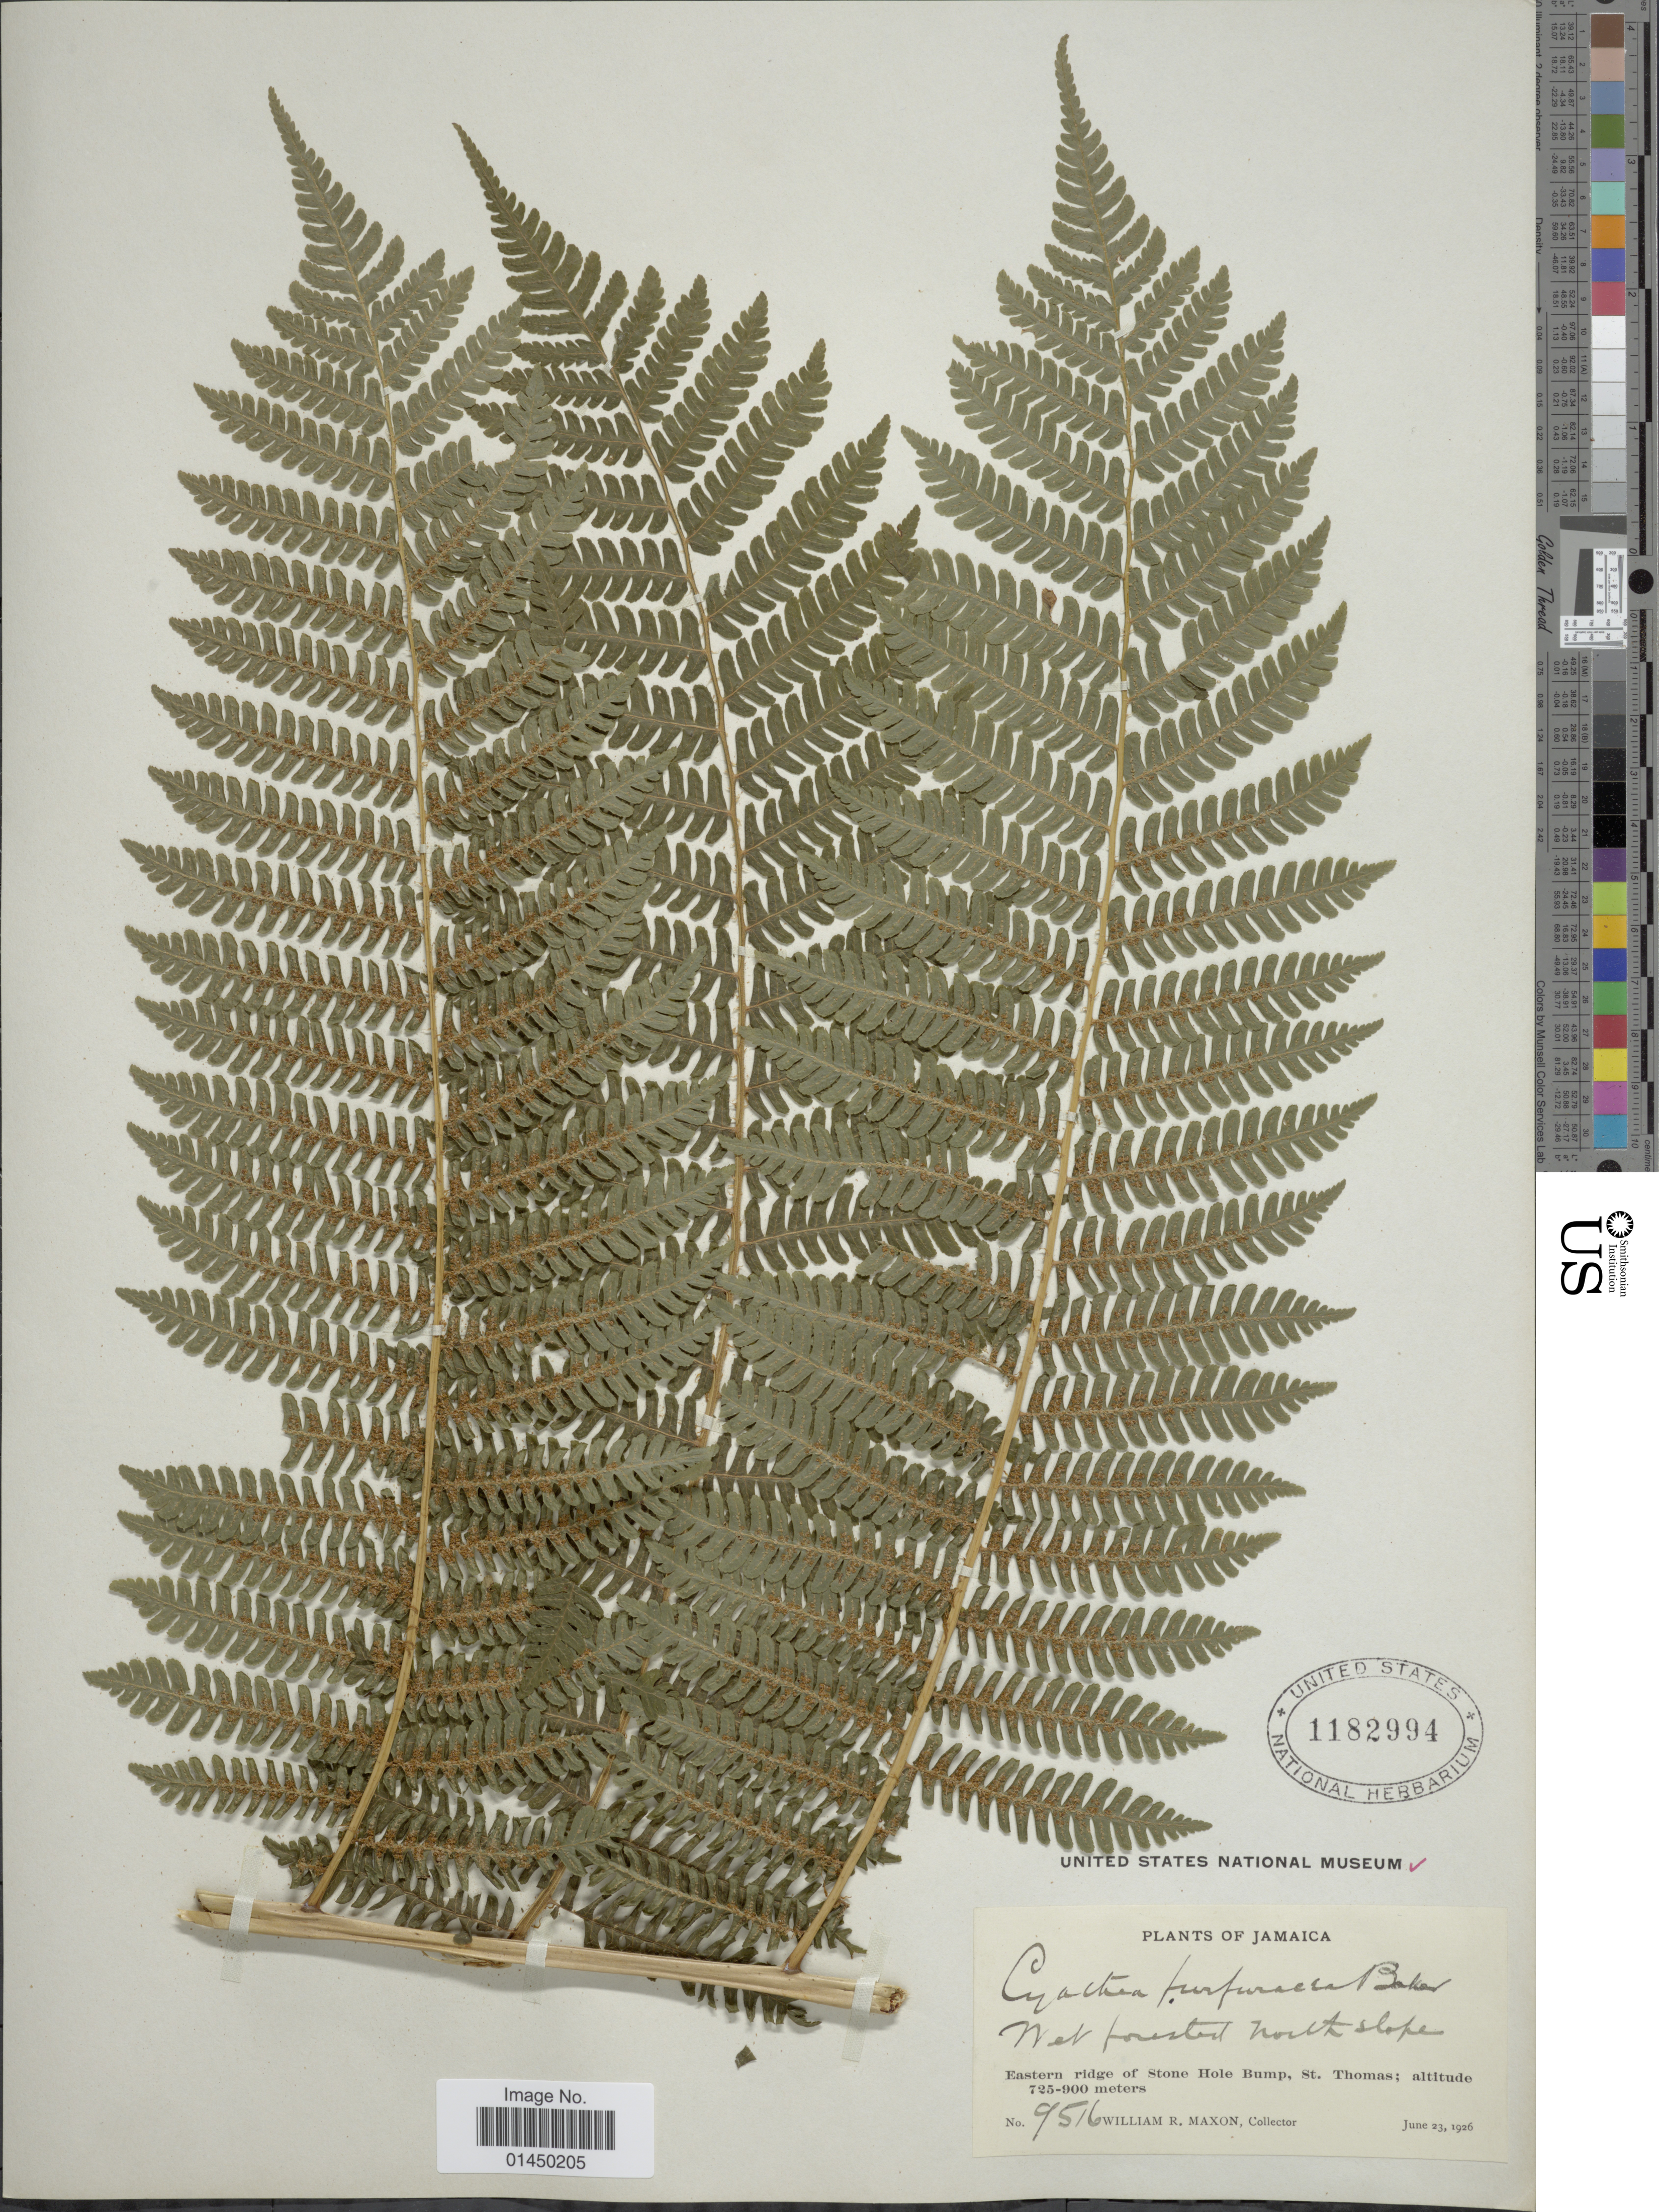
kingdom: Plantae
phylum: Tracheophyta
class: Polypodiopsida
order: Cyatheales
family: Cyatheaceae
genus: Cyathea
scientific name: Cyathea furfuracea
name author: Christ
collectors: W. R. Maxon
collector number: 9516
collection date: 1926-06-23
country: Jamaica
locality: Eastern ridge of Stone Hole Bump, St. Thomas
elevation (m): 725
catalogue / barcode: US 1182994